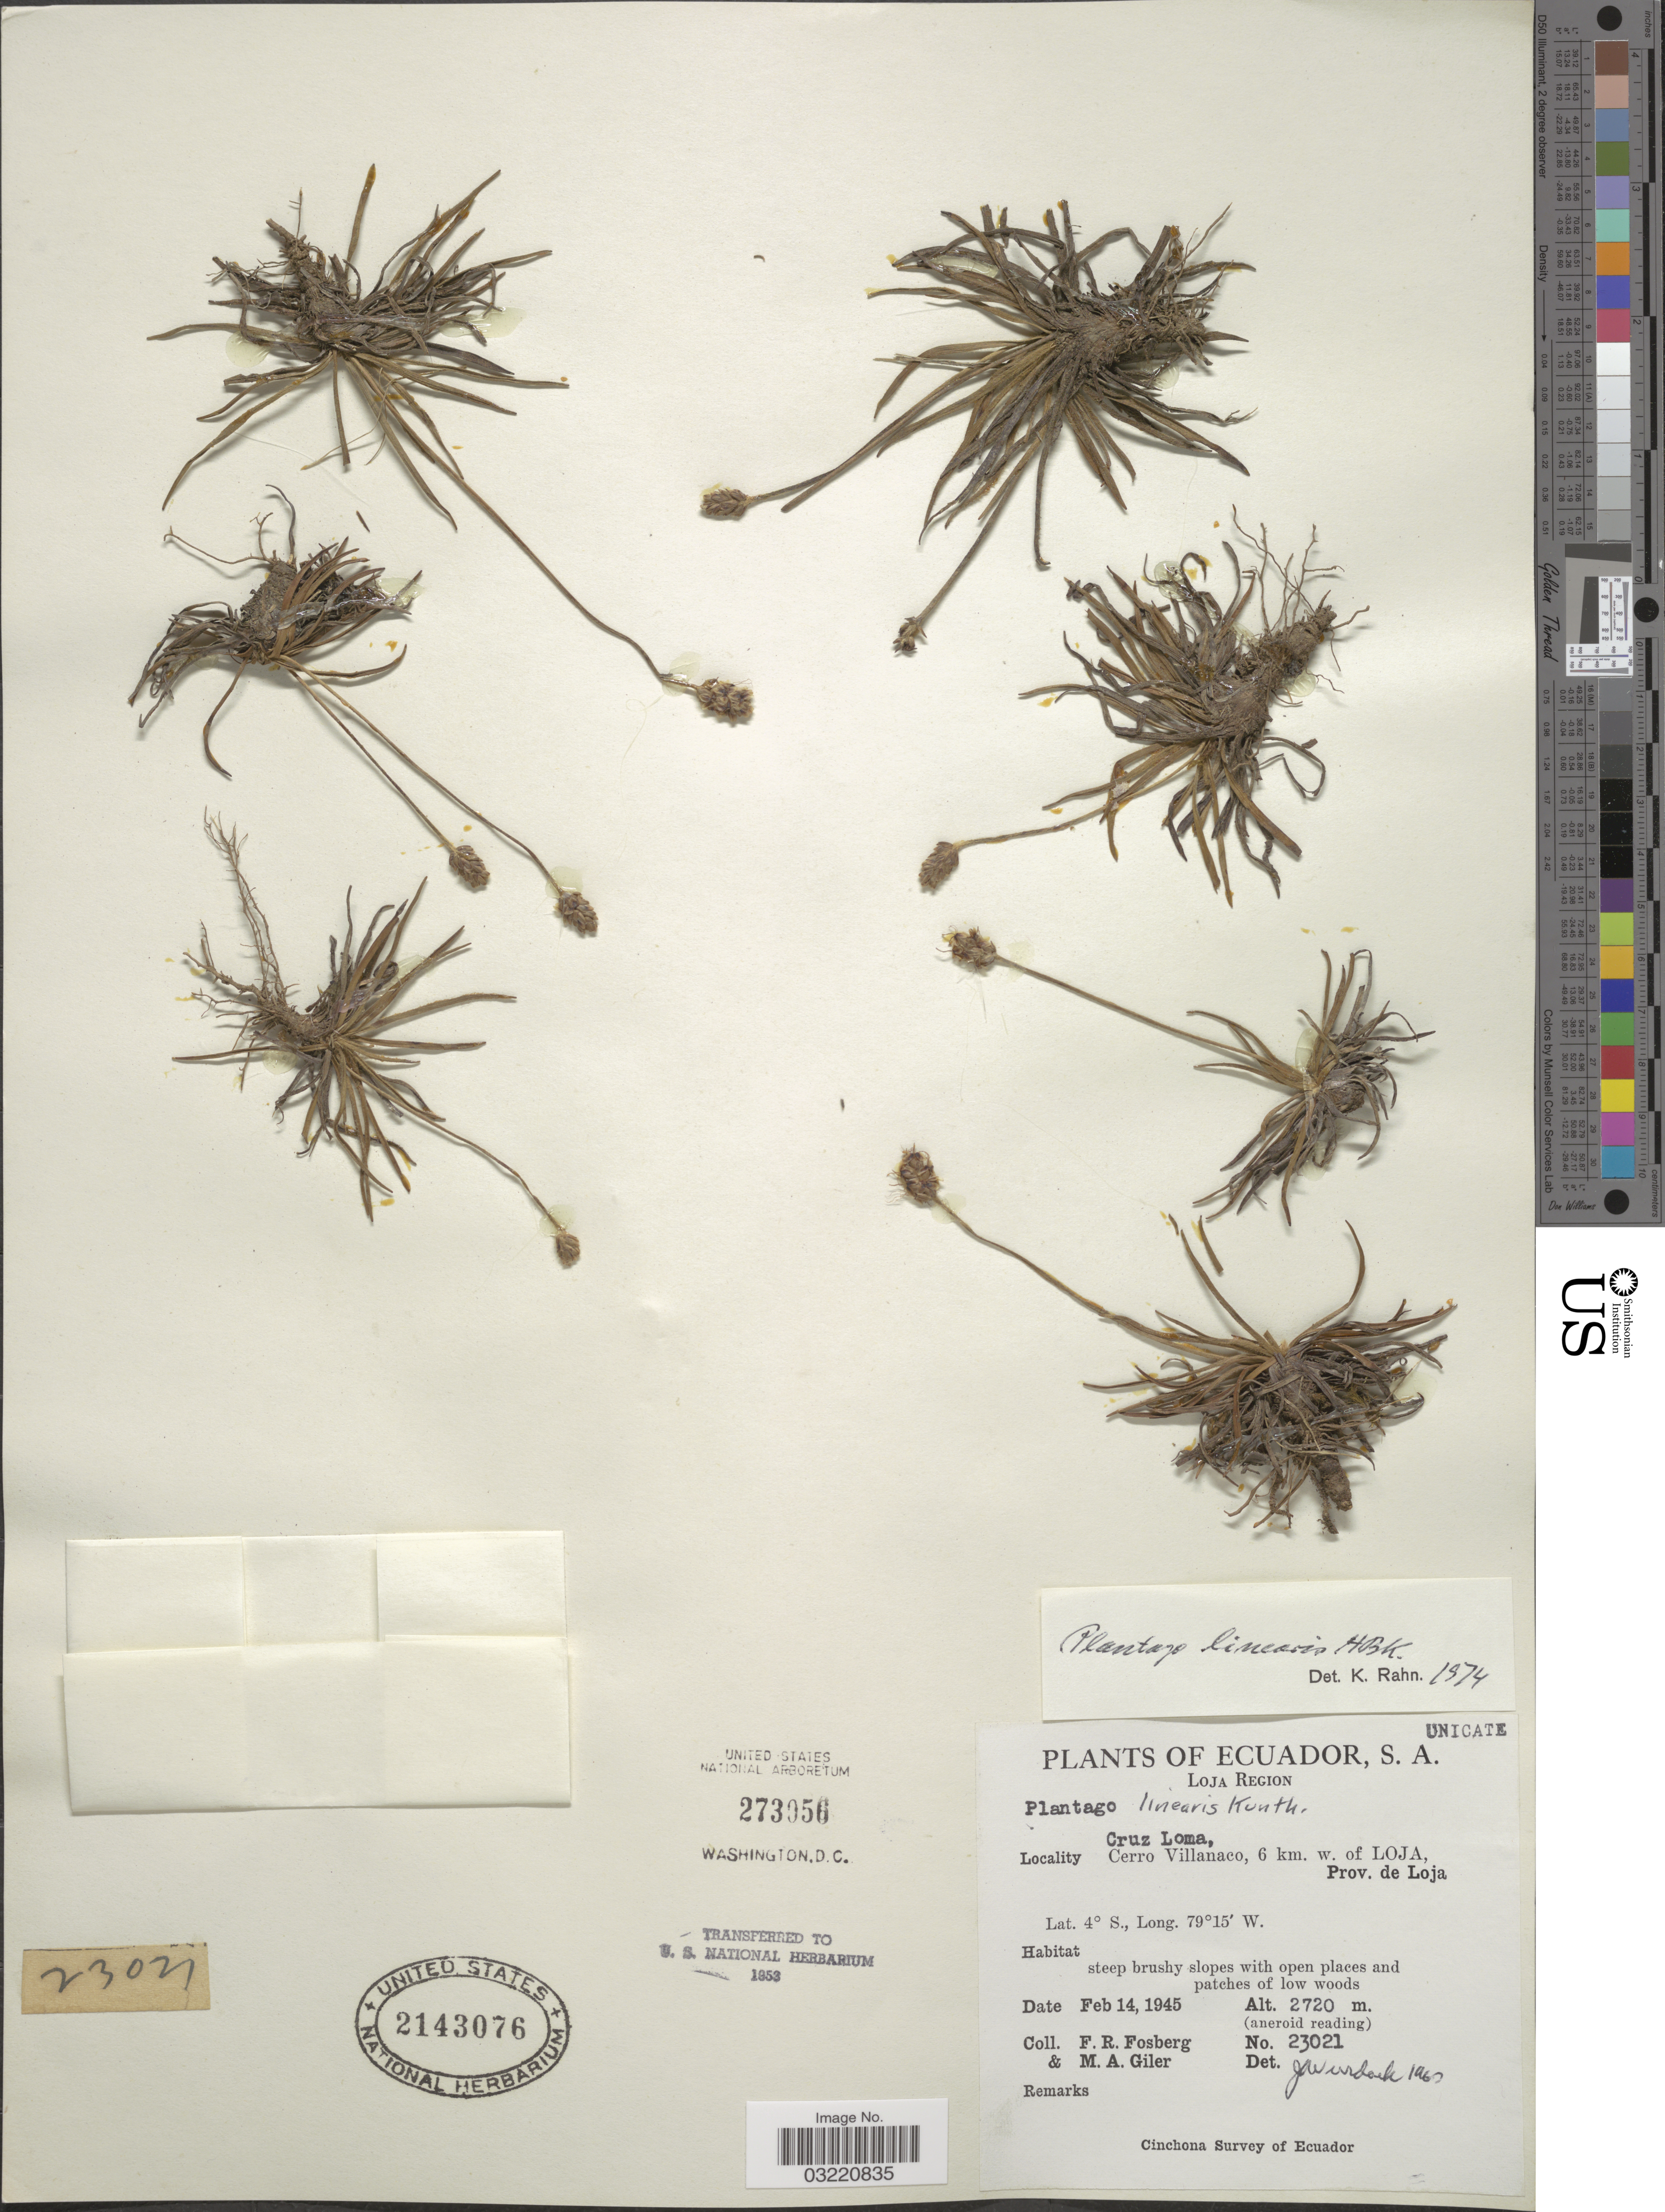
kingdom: Plantae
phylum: Tracheophyta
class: Magnoliopsida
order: Lamiales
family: Plantaginaceae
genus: Plantago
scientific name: Plantago linearis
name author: Kunth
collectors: F. R. Fosberg & M. Giler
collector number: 23021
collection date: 1945-02-14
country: Ecuador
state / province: Loja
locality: Loja Region. Cruz Loma, Cerro Villanaco, 6 km. w. of Loja.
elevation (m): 2720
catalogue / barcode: US 2143076